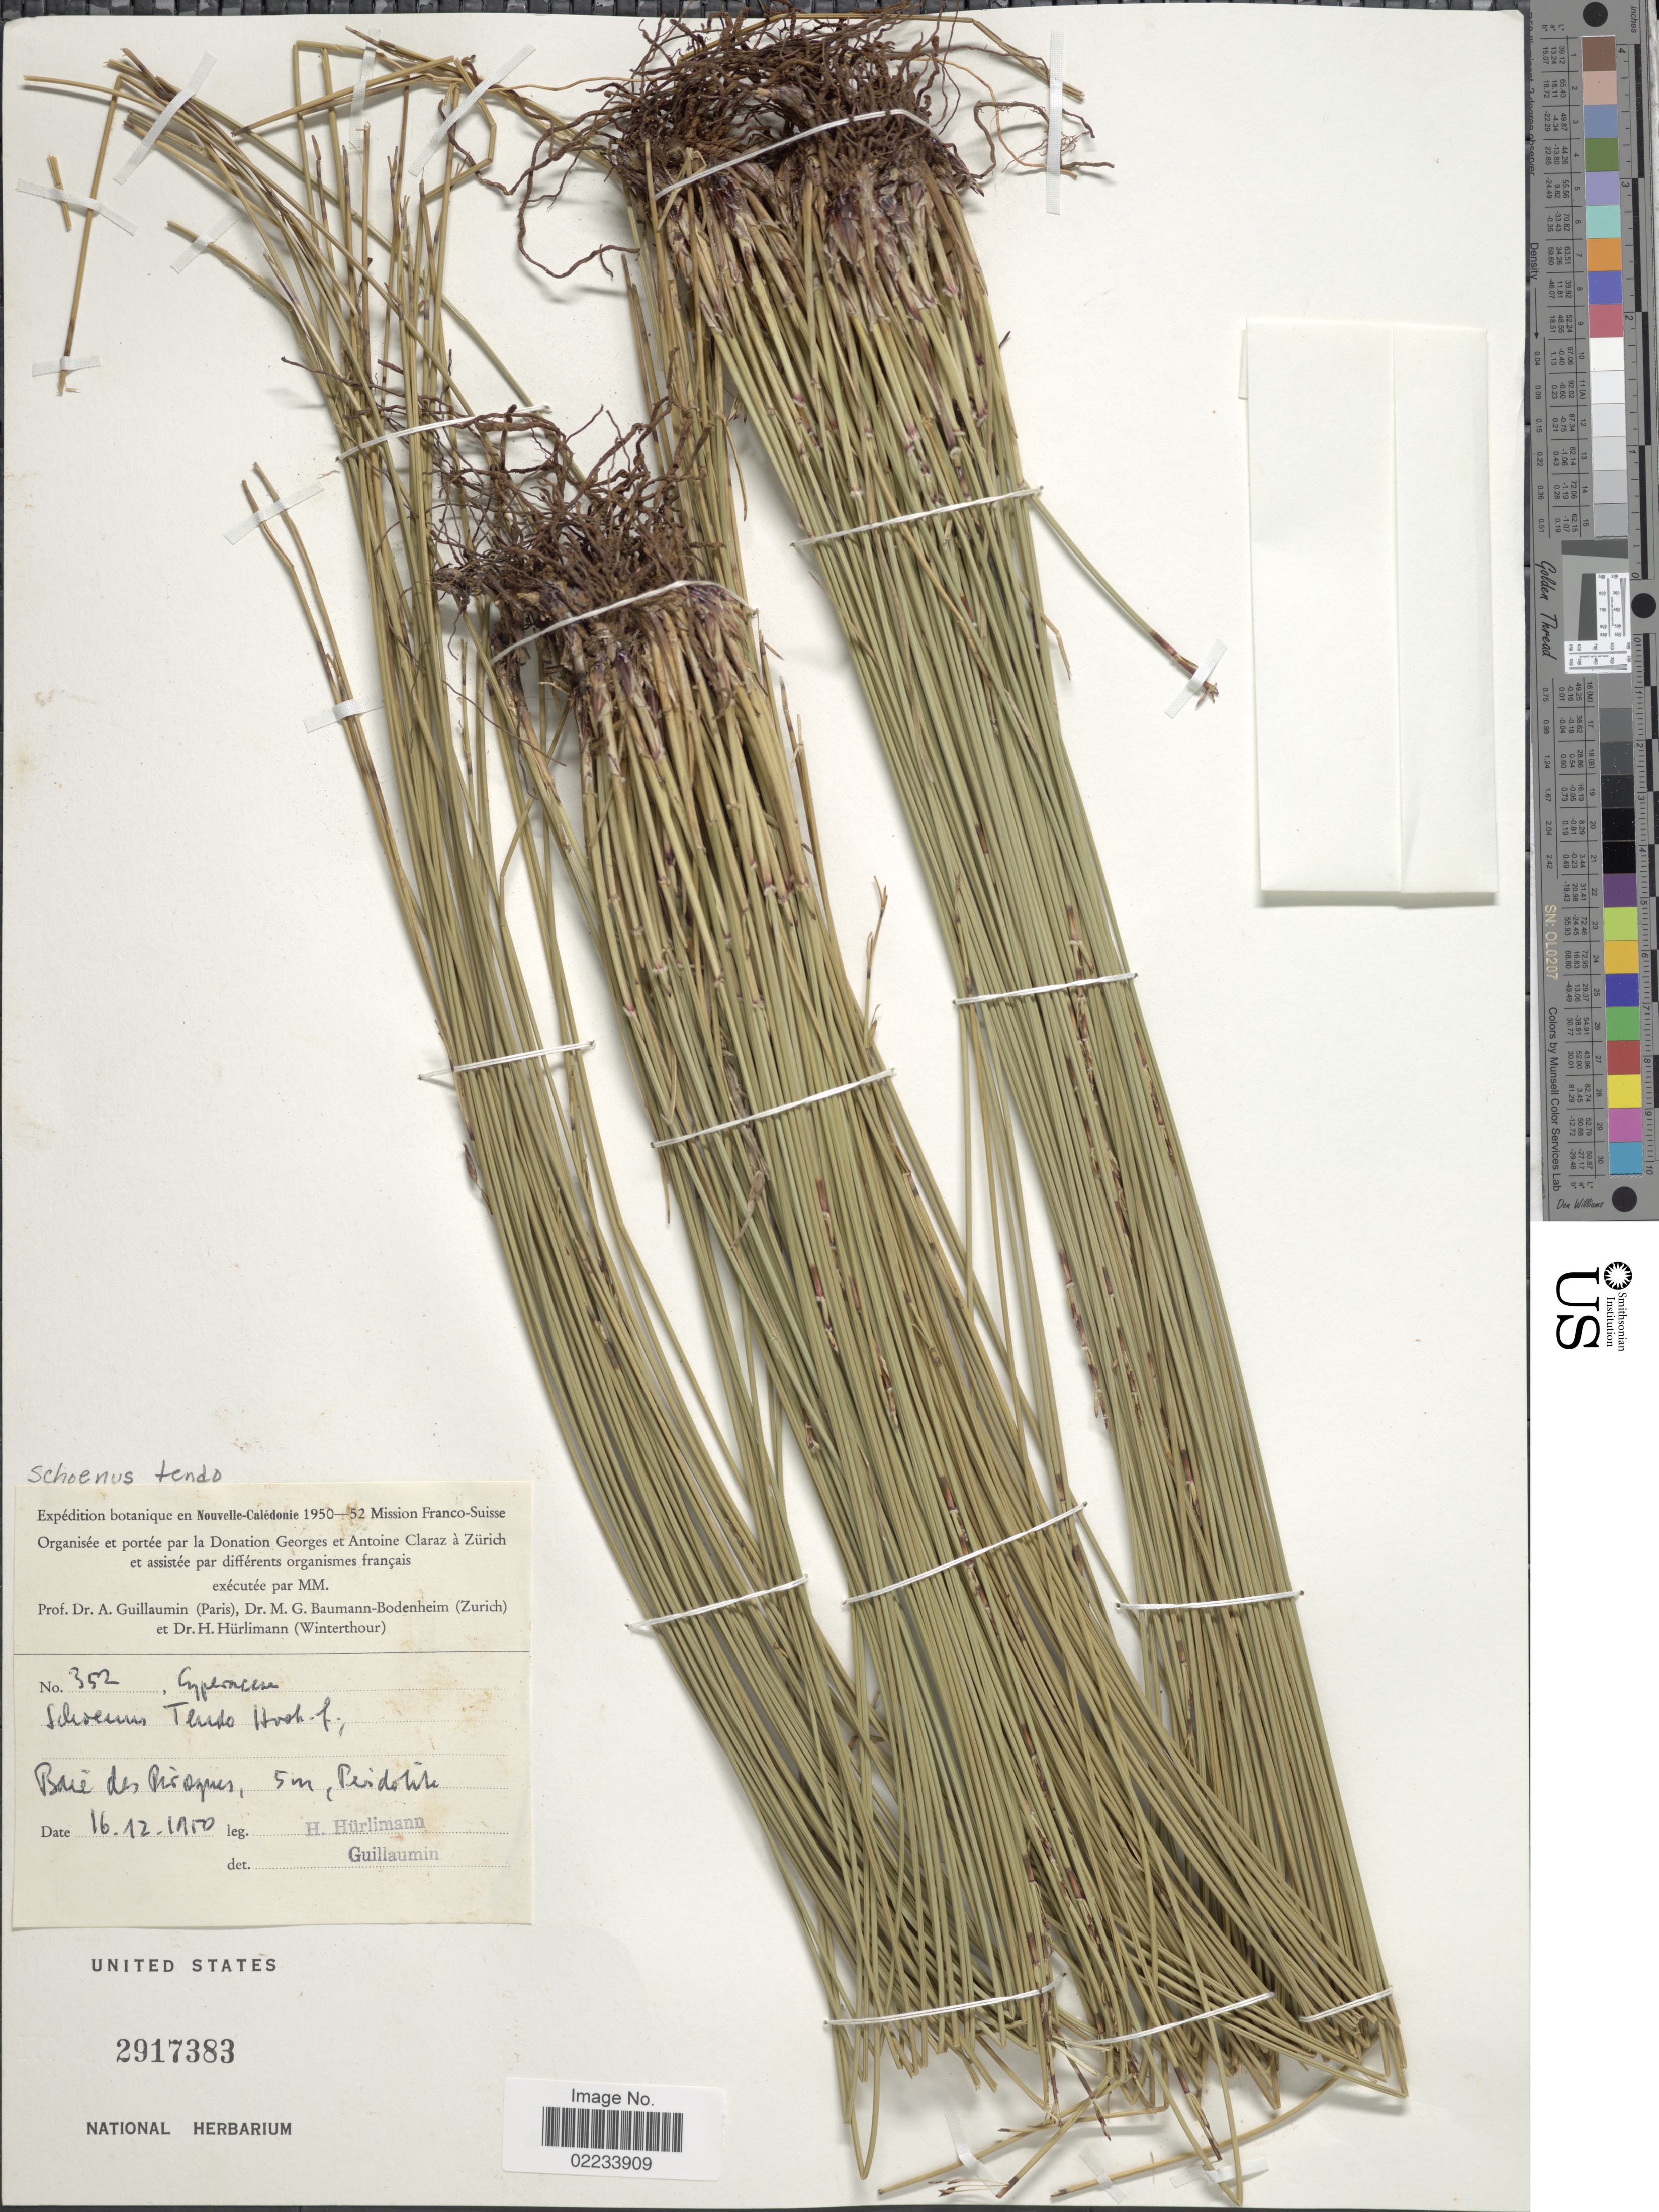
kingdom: Plantae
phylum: Tracheophyta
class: Liliopsida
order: Poales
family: Cyperaceae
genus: Schoenus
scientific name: Schoenus tendo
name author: (Hook. f.) Hook. f.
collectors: H. Hürlimann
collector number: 352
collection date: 1950-12-16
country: New Caledonia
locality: Baie des Piraques, 5m, [interpreted]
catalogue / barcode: US 2917383